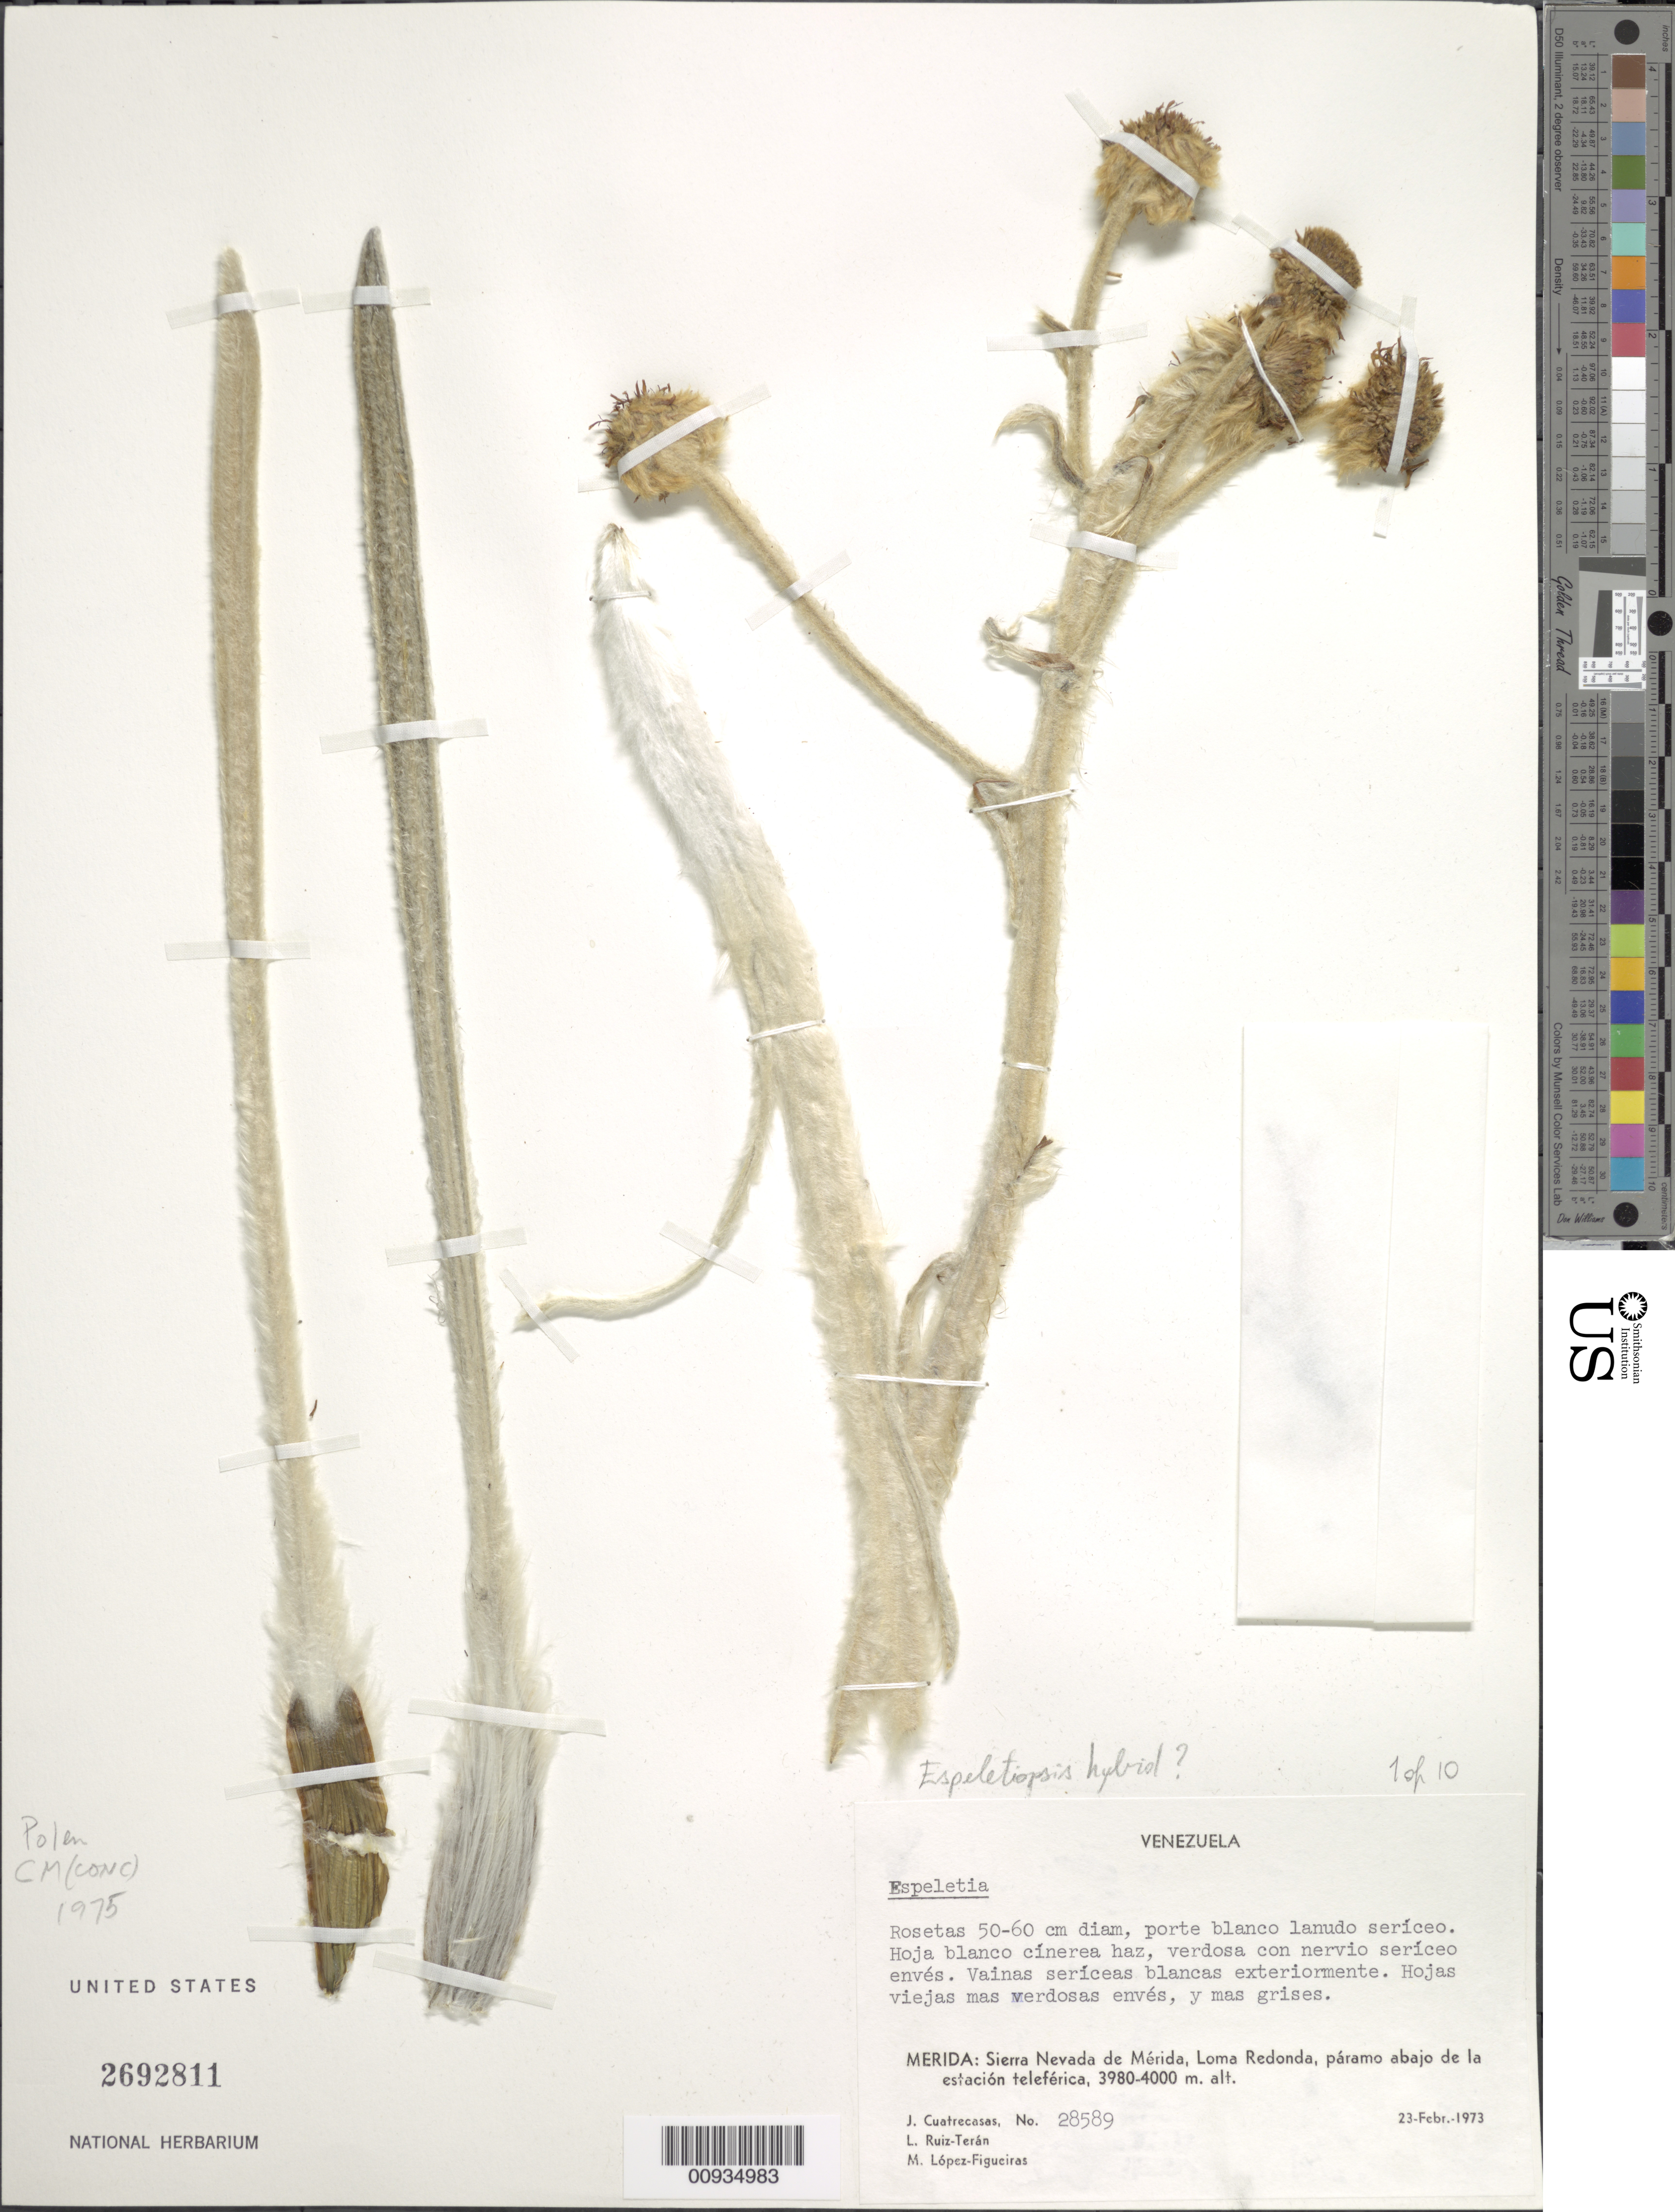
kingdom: Plantae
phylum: Tracheophyta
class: Magnoliopsida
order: Asterales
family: Asteraceae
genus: Espeletiopsis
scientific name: Espeletiopsis sp.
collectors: J. Cuatrecasas, L. E. Ruíz-Terán & M. López Figueiras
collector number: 28589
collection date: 1973-02-23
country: Venezuela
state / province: Mérida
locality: Sierra Nevada de Merida, Loma Redonda, paramo abajo de la estacion teleferica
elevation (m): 3980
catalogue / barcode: US 2692811